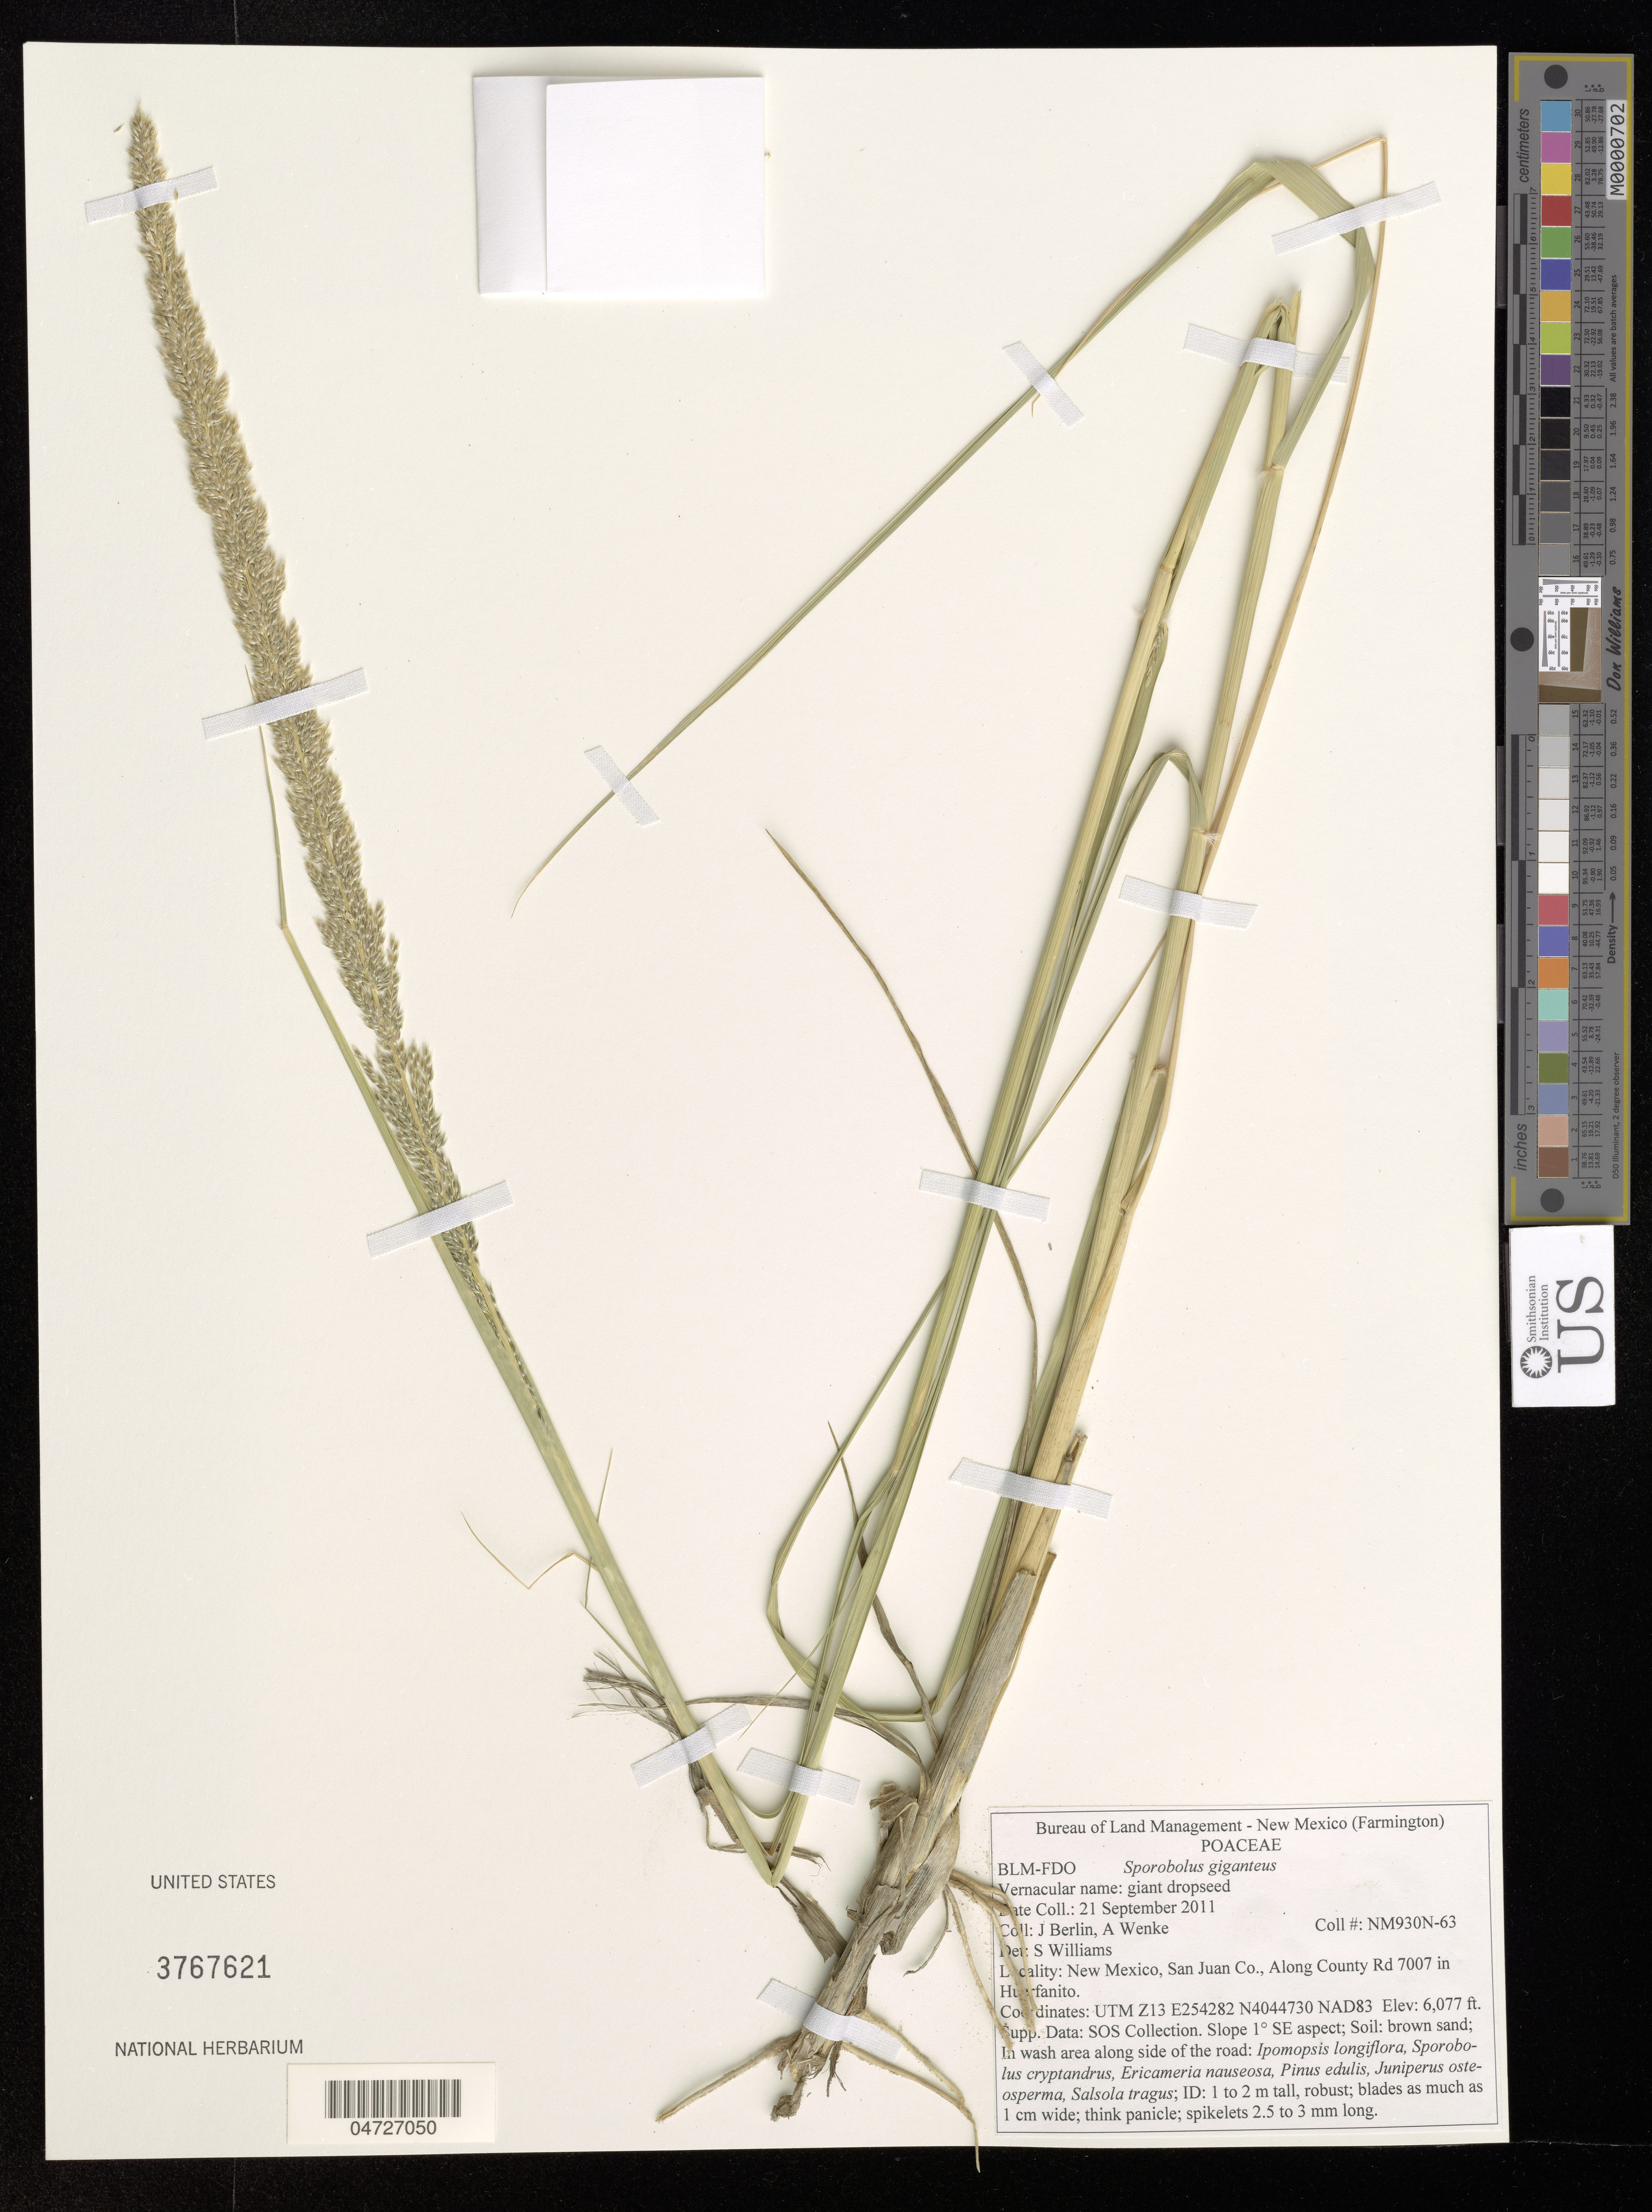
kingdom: Plantae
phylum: Tracheophyta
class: Liliopsida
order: Poales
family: Poaceae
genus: Sporobolus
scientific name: Sporobolus giganteus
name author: Nash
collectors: J. Berlin & A. Wenke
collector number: NM930N-63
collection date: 2011-09-21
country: United States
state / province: New Mexico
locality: (Farmington). San Juan Co., Along County Rd 7007 in Hu!fanito.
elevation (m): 1852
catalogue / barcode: US 3767621